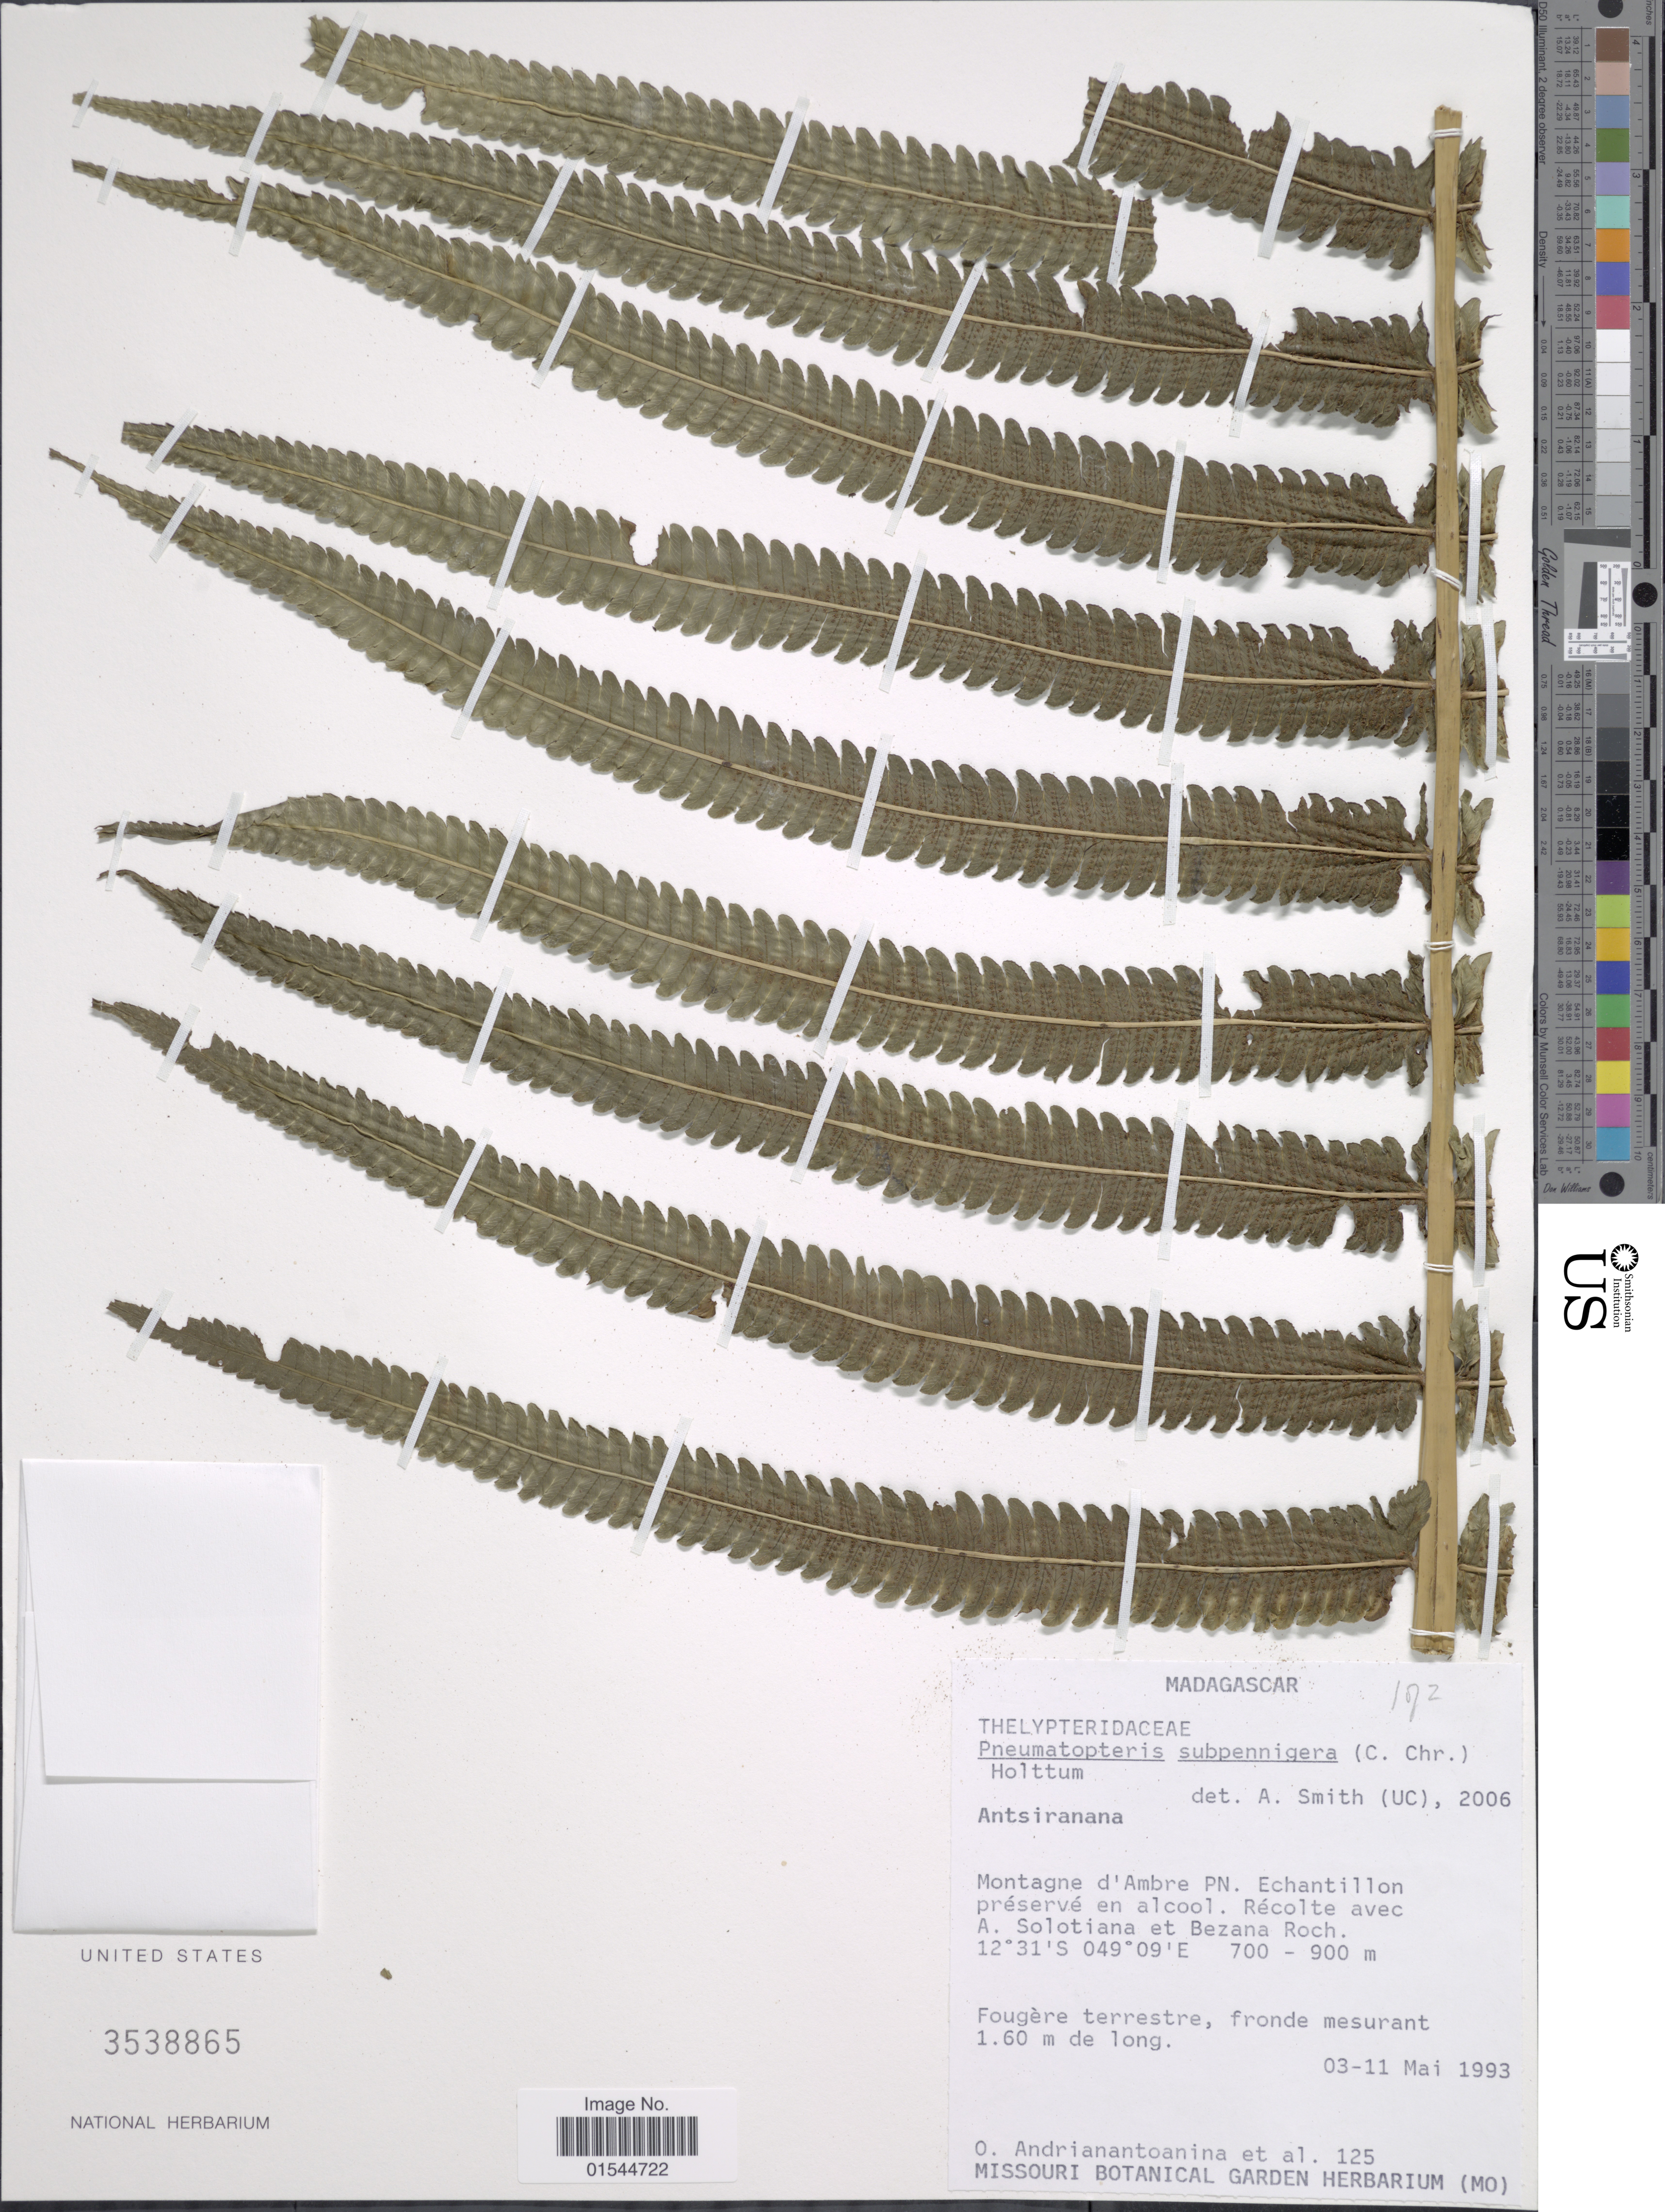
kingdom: Plantae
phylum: Tracheophyta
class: Polypodiopsida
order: Polypodiales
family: Thelypteridaceae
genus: Pneumatopteris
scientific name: Pneumatopteris subpennigera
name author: (C. Chr.) Holttum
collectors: O. Andrianantoanina, A. Solotiana & R. Bezana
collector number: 125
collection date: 1993-05-03/1993-05-11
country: Madagascar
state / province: Diana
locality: Montagne d'Ambre PN.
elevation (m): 700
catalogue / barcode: US 3538865